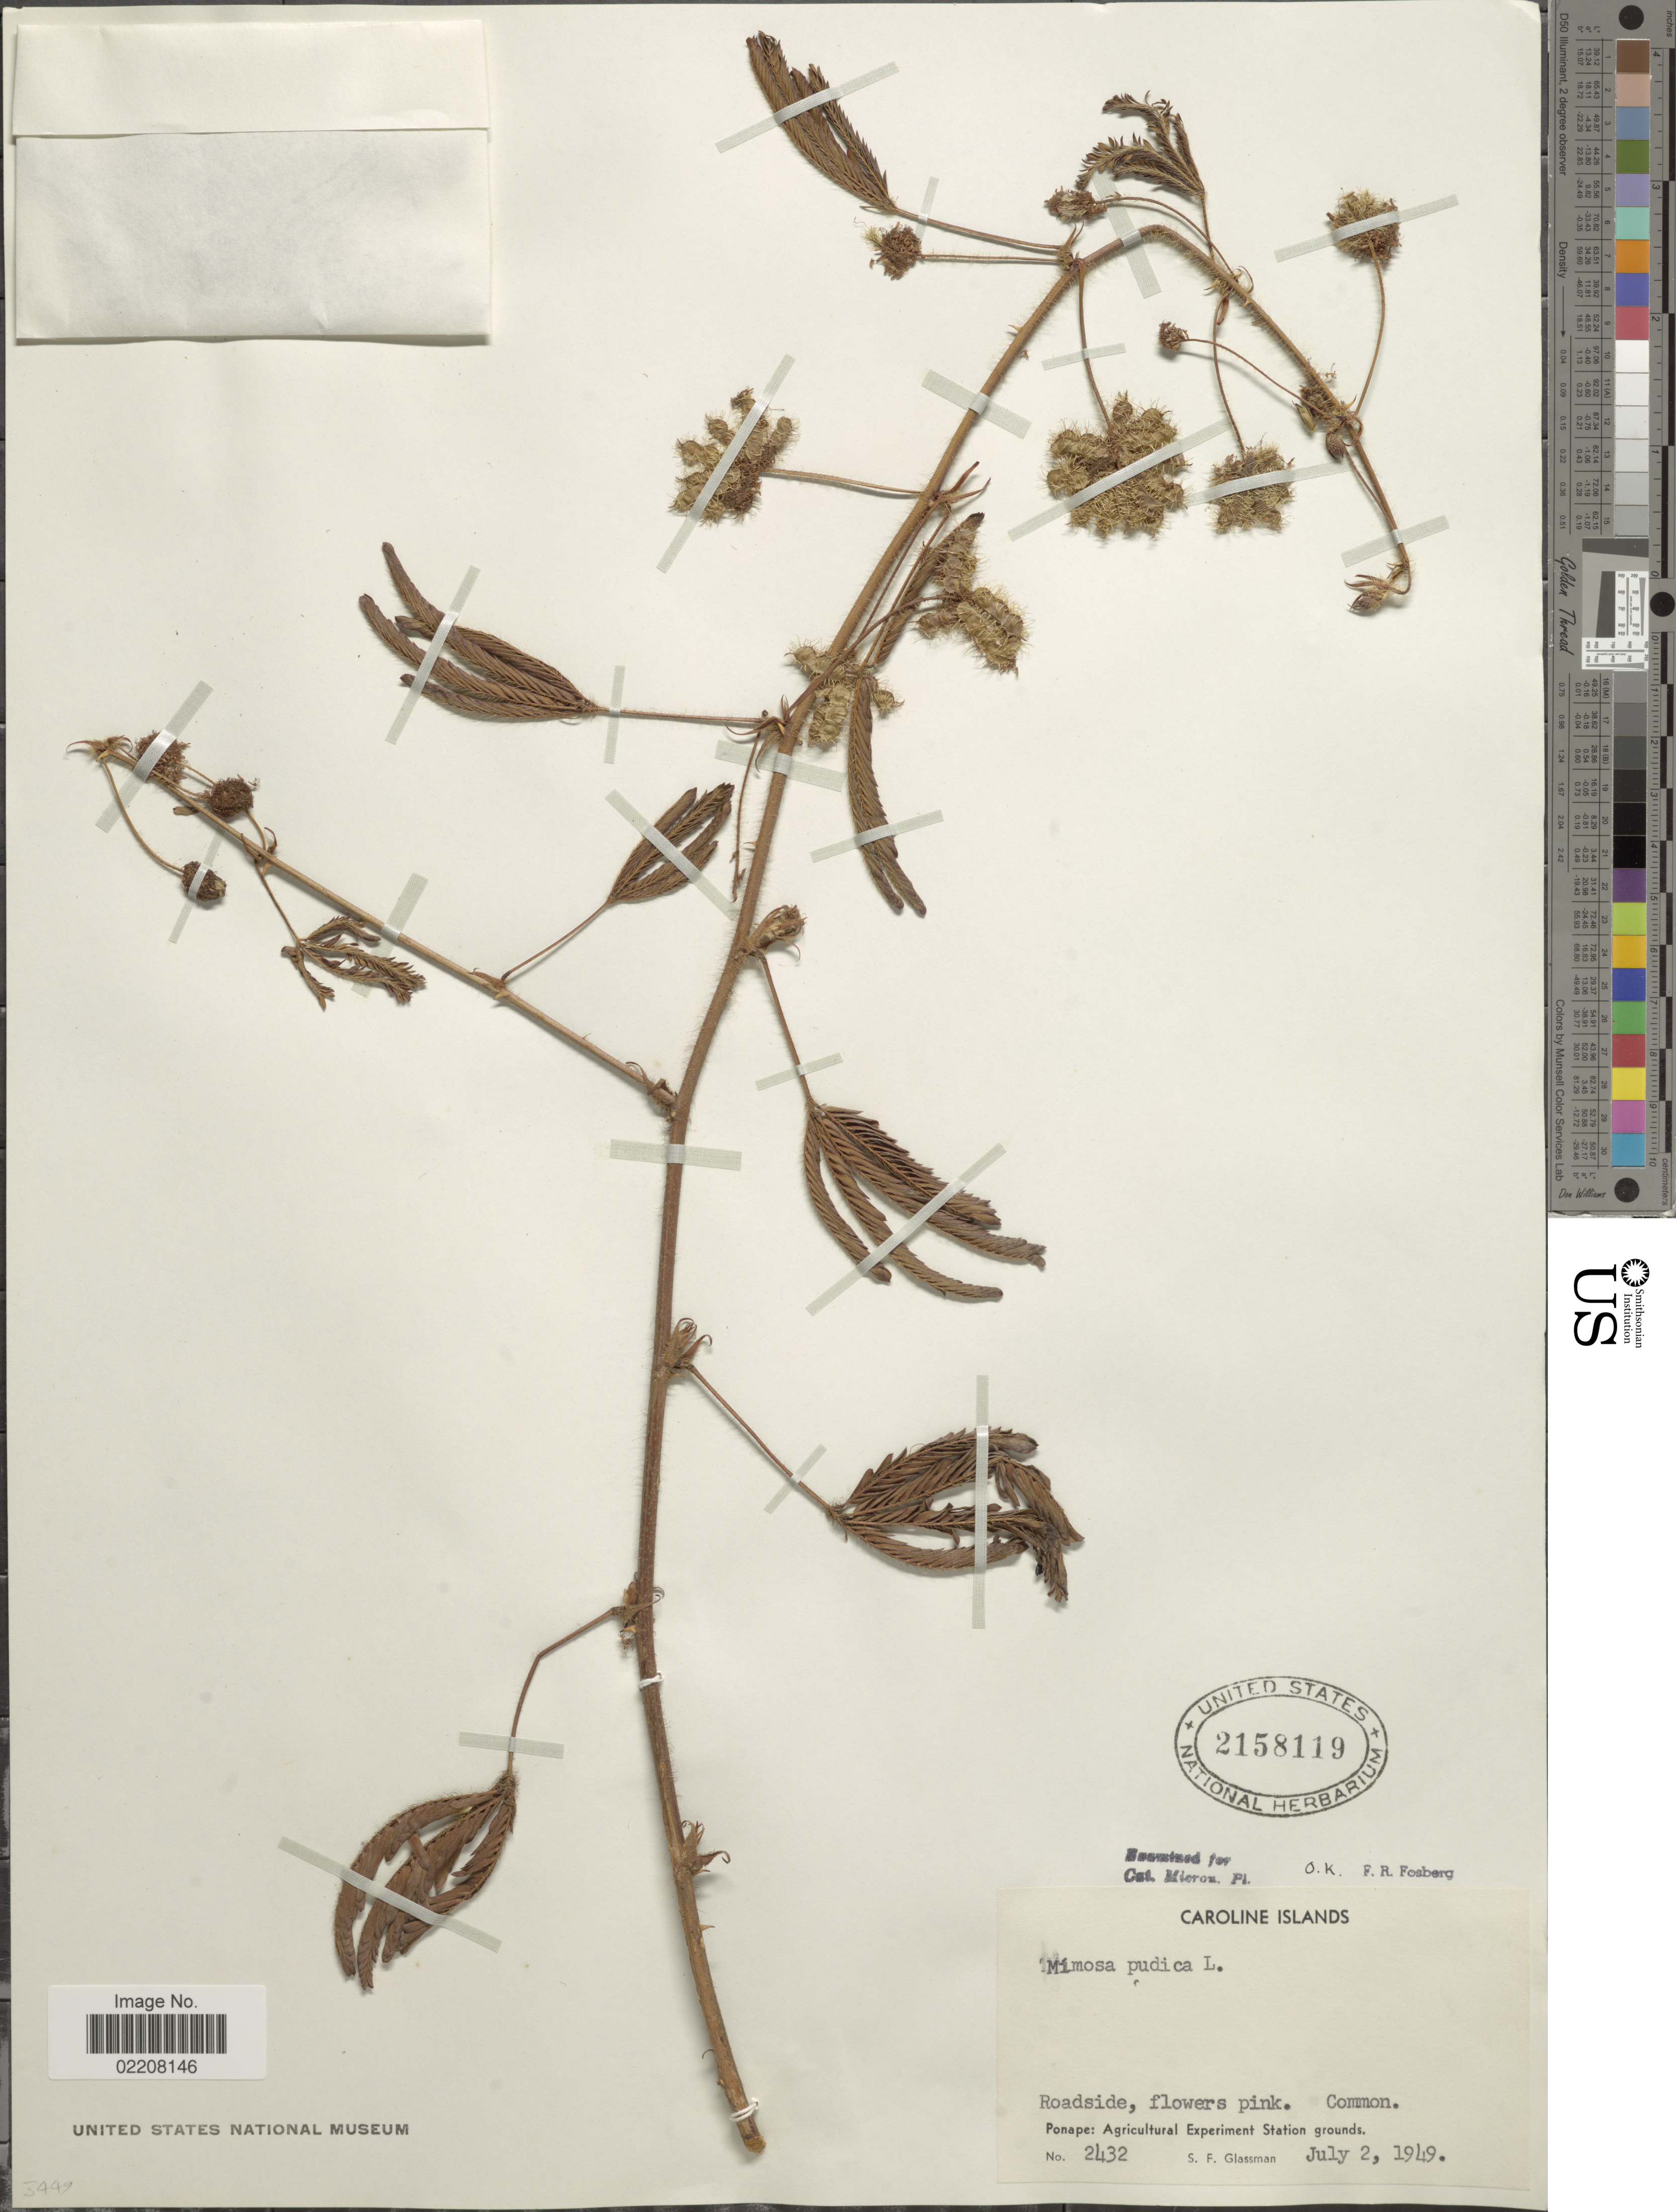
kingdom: Plantae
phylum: Tracheophyta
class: Magnoliopsida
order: Fabales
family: Fabaceae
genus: Mimosa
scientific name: Mimosa pudica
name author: L.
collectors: S. F. Glassman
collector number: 2432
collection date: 1949-07-02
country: Micronesia, Federated States of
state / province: Pohnpei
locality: Caroline Islands. Ponape: Agricultural Experiment Station grounds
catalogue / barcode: US 2158119